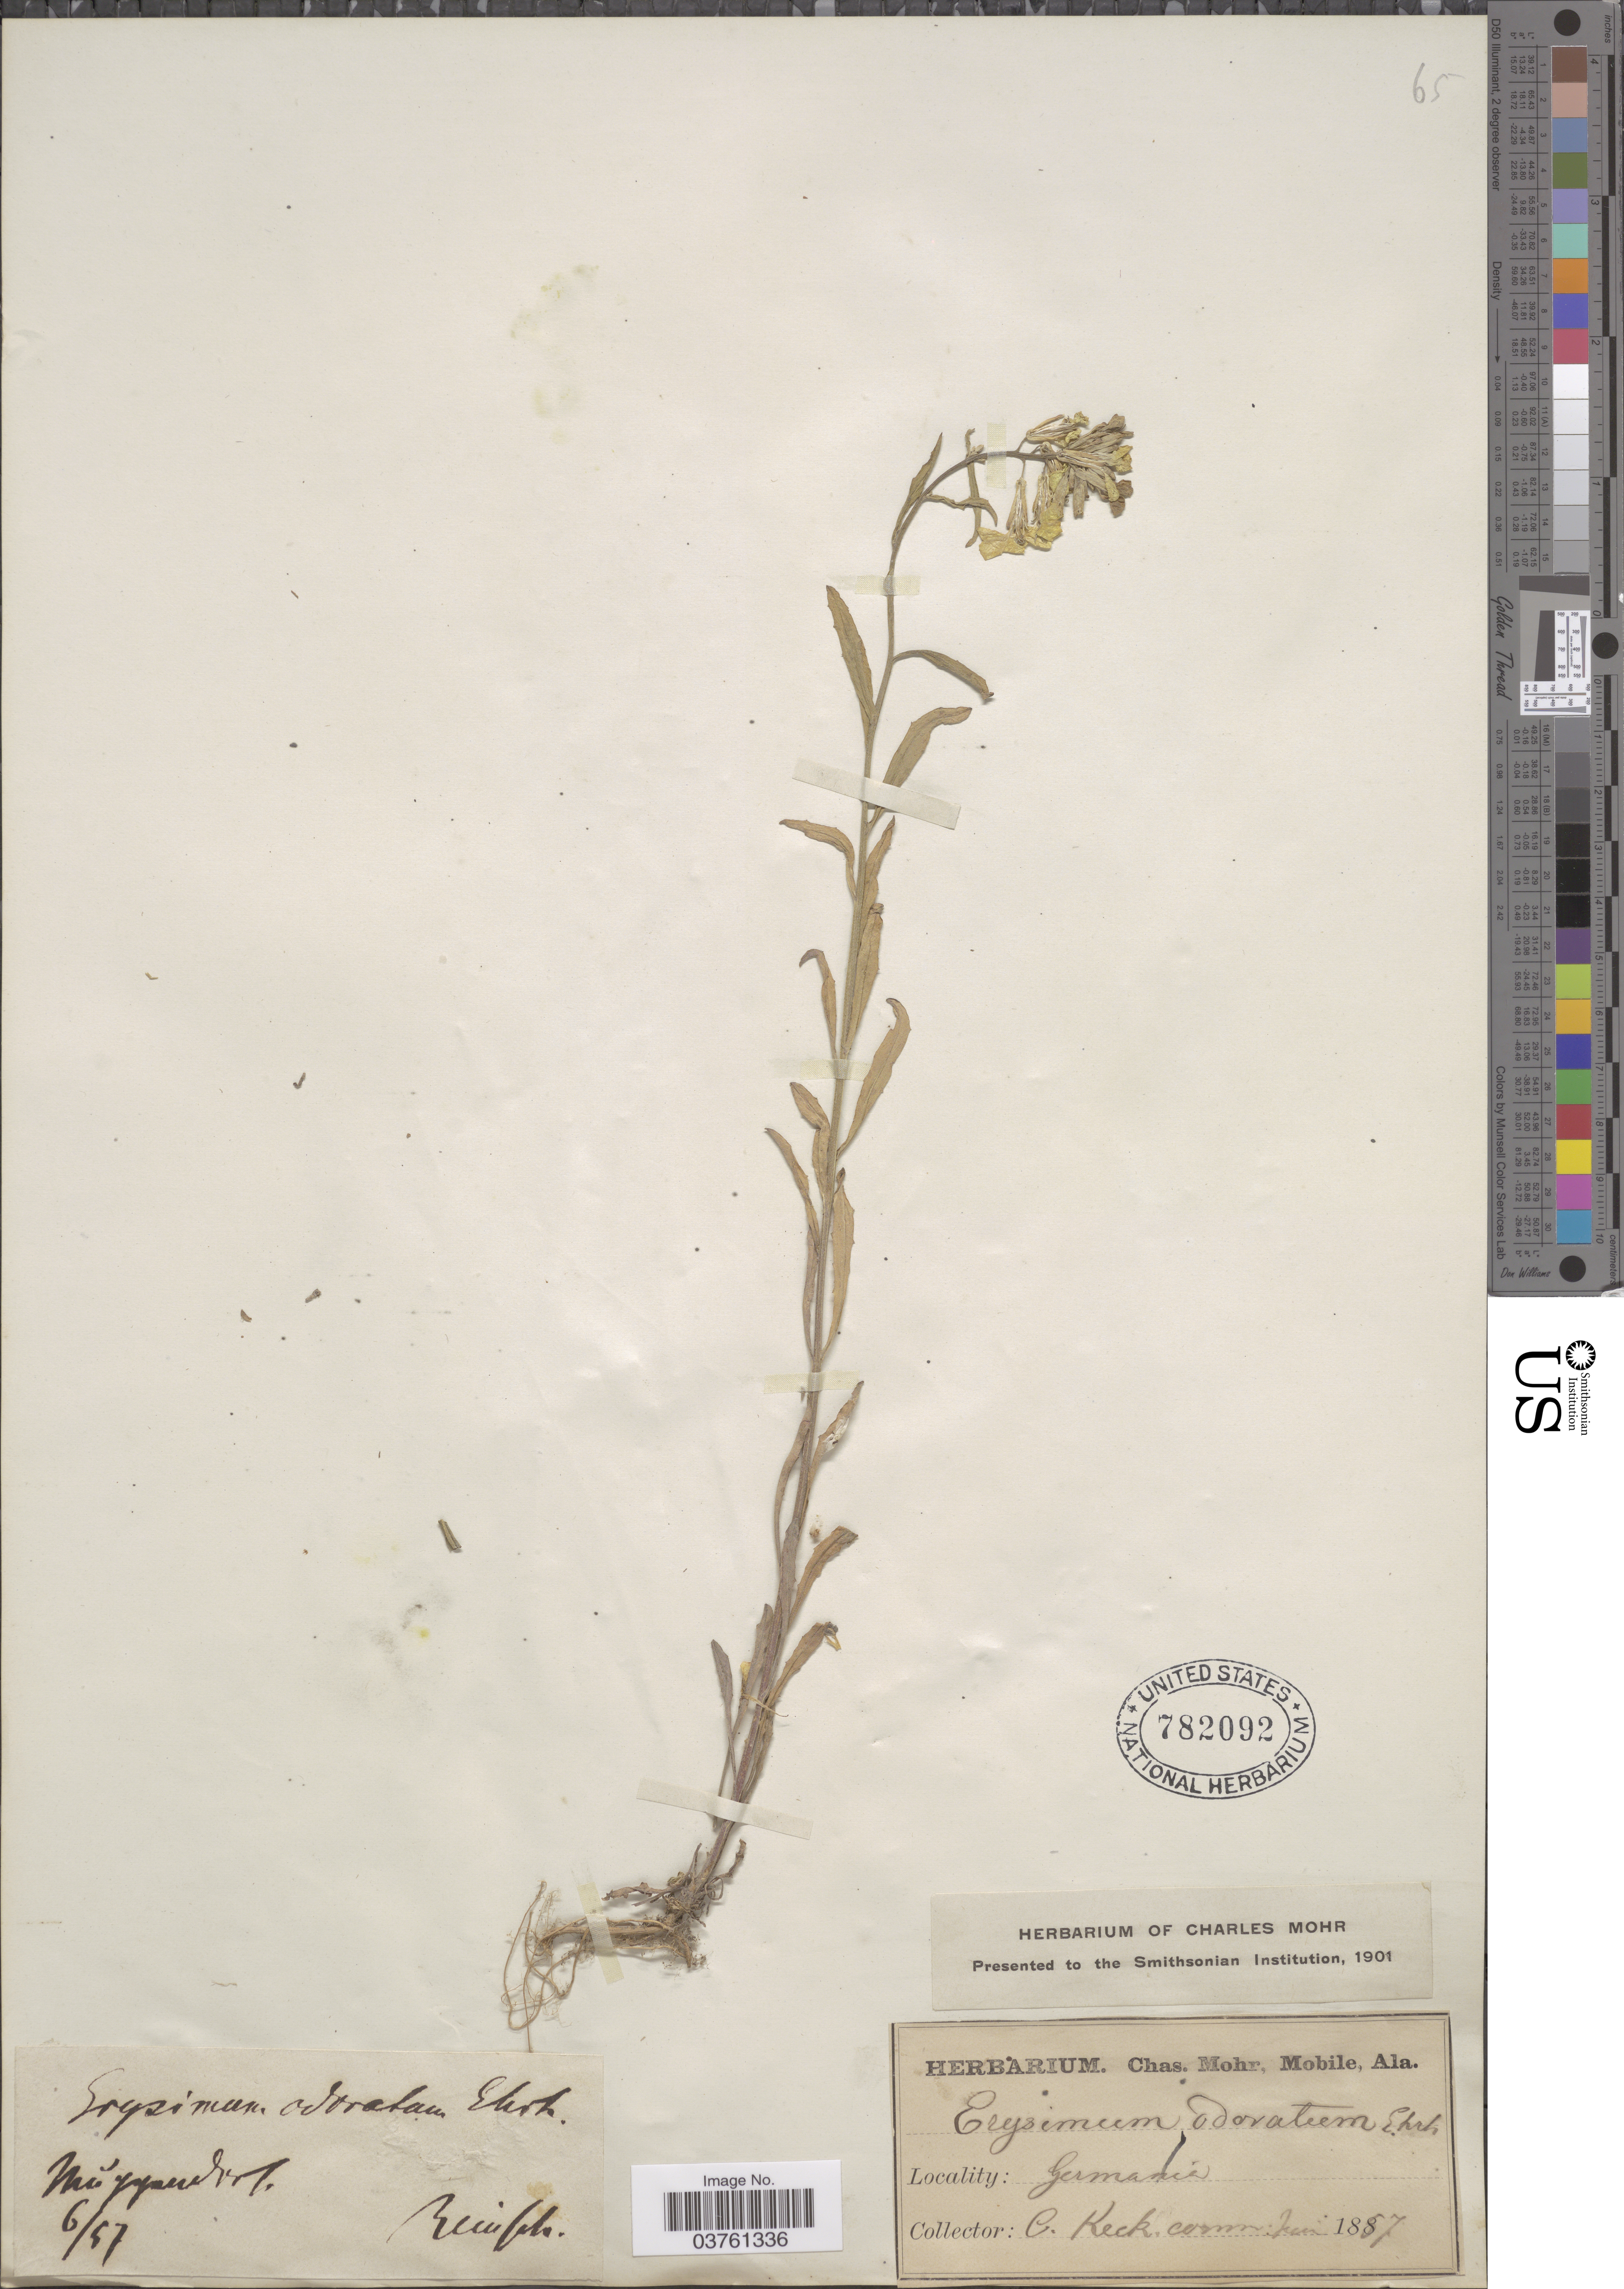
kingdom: Plantae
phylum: Tracheophyta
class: Magnoliopsida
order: Brassicales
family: Brassicaceae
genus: Erysimum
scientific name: Erysimum odoratum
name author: Ehrh.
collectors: C. Keck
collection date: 1857-06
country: Germany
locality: M [illegible text]. Ruinfsch [interpreted].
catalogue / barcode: US 782092